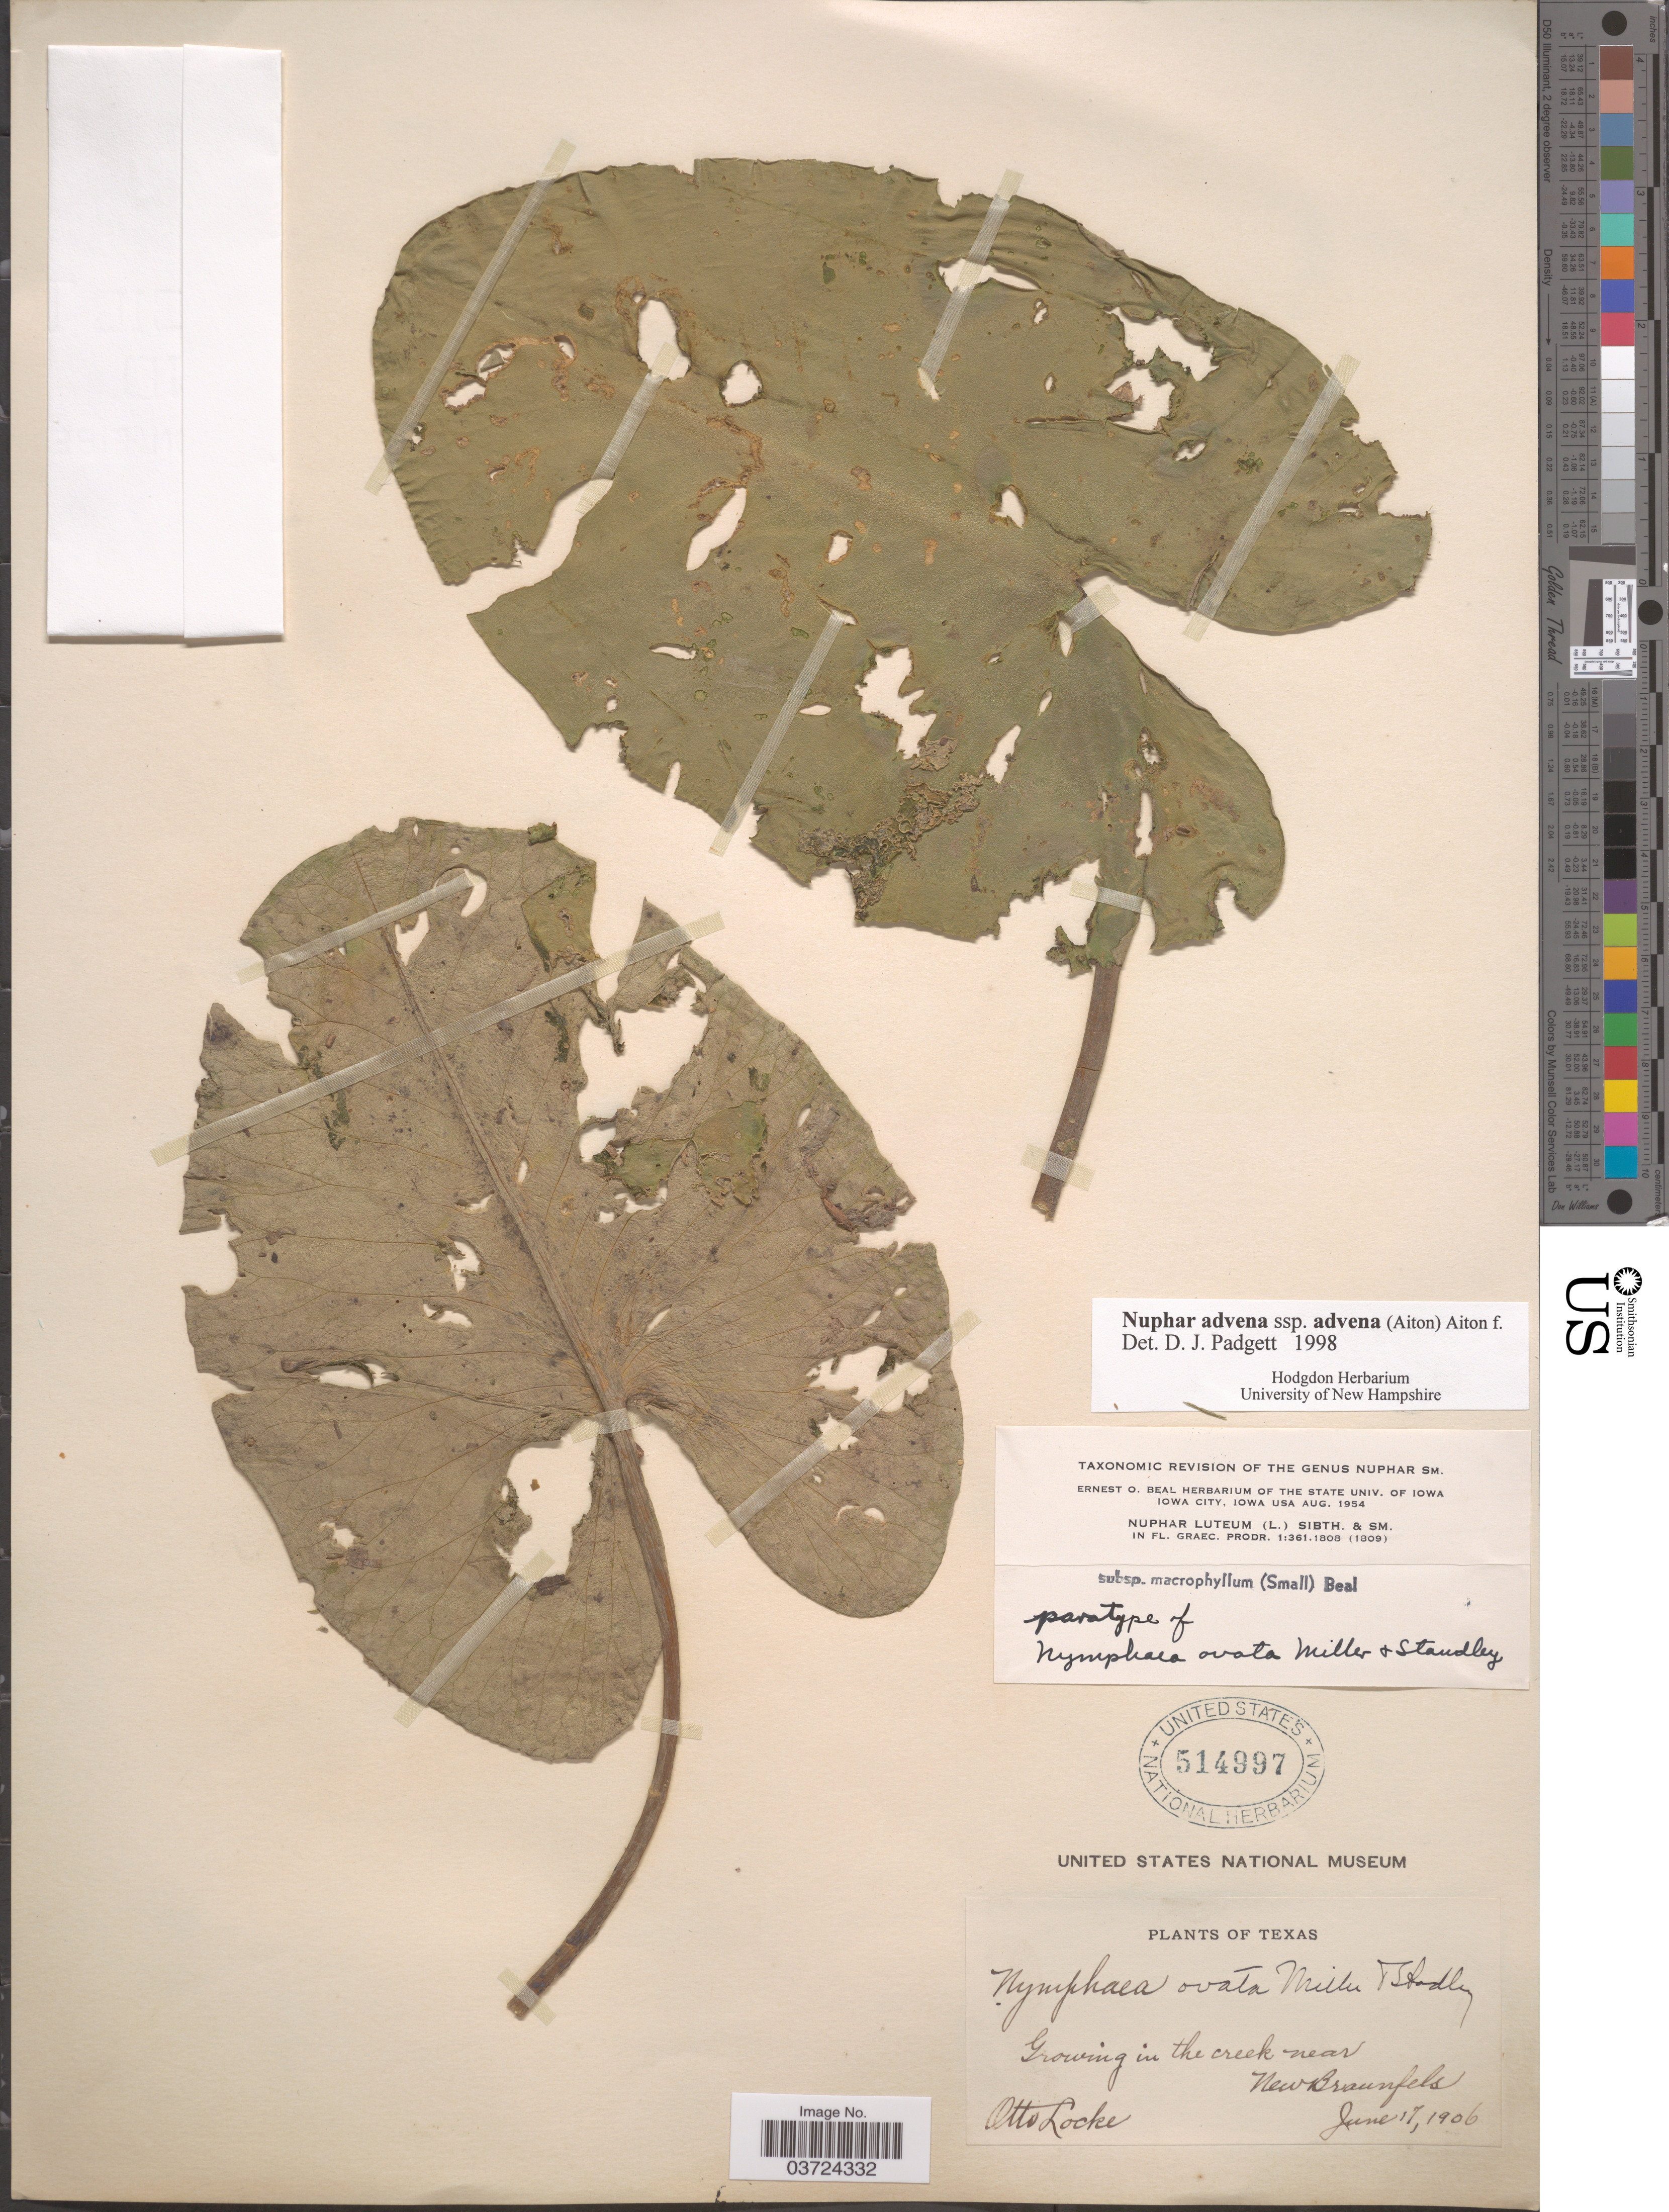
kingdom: Plantae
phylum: Tracheophyta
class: Magnoliopsida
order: Nymphaeales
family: Nymphaeaceae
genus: Nuphar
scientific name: Nuphar advena subsp. advena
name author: (Aiton) W.T. Aiton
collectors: O. Locke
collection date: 1906-06-17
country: United States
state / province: Texas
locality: In the creek near New Braunfels.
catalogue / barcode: US 514997